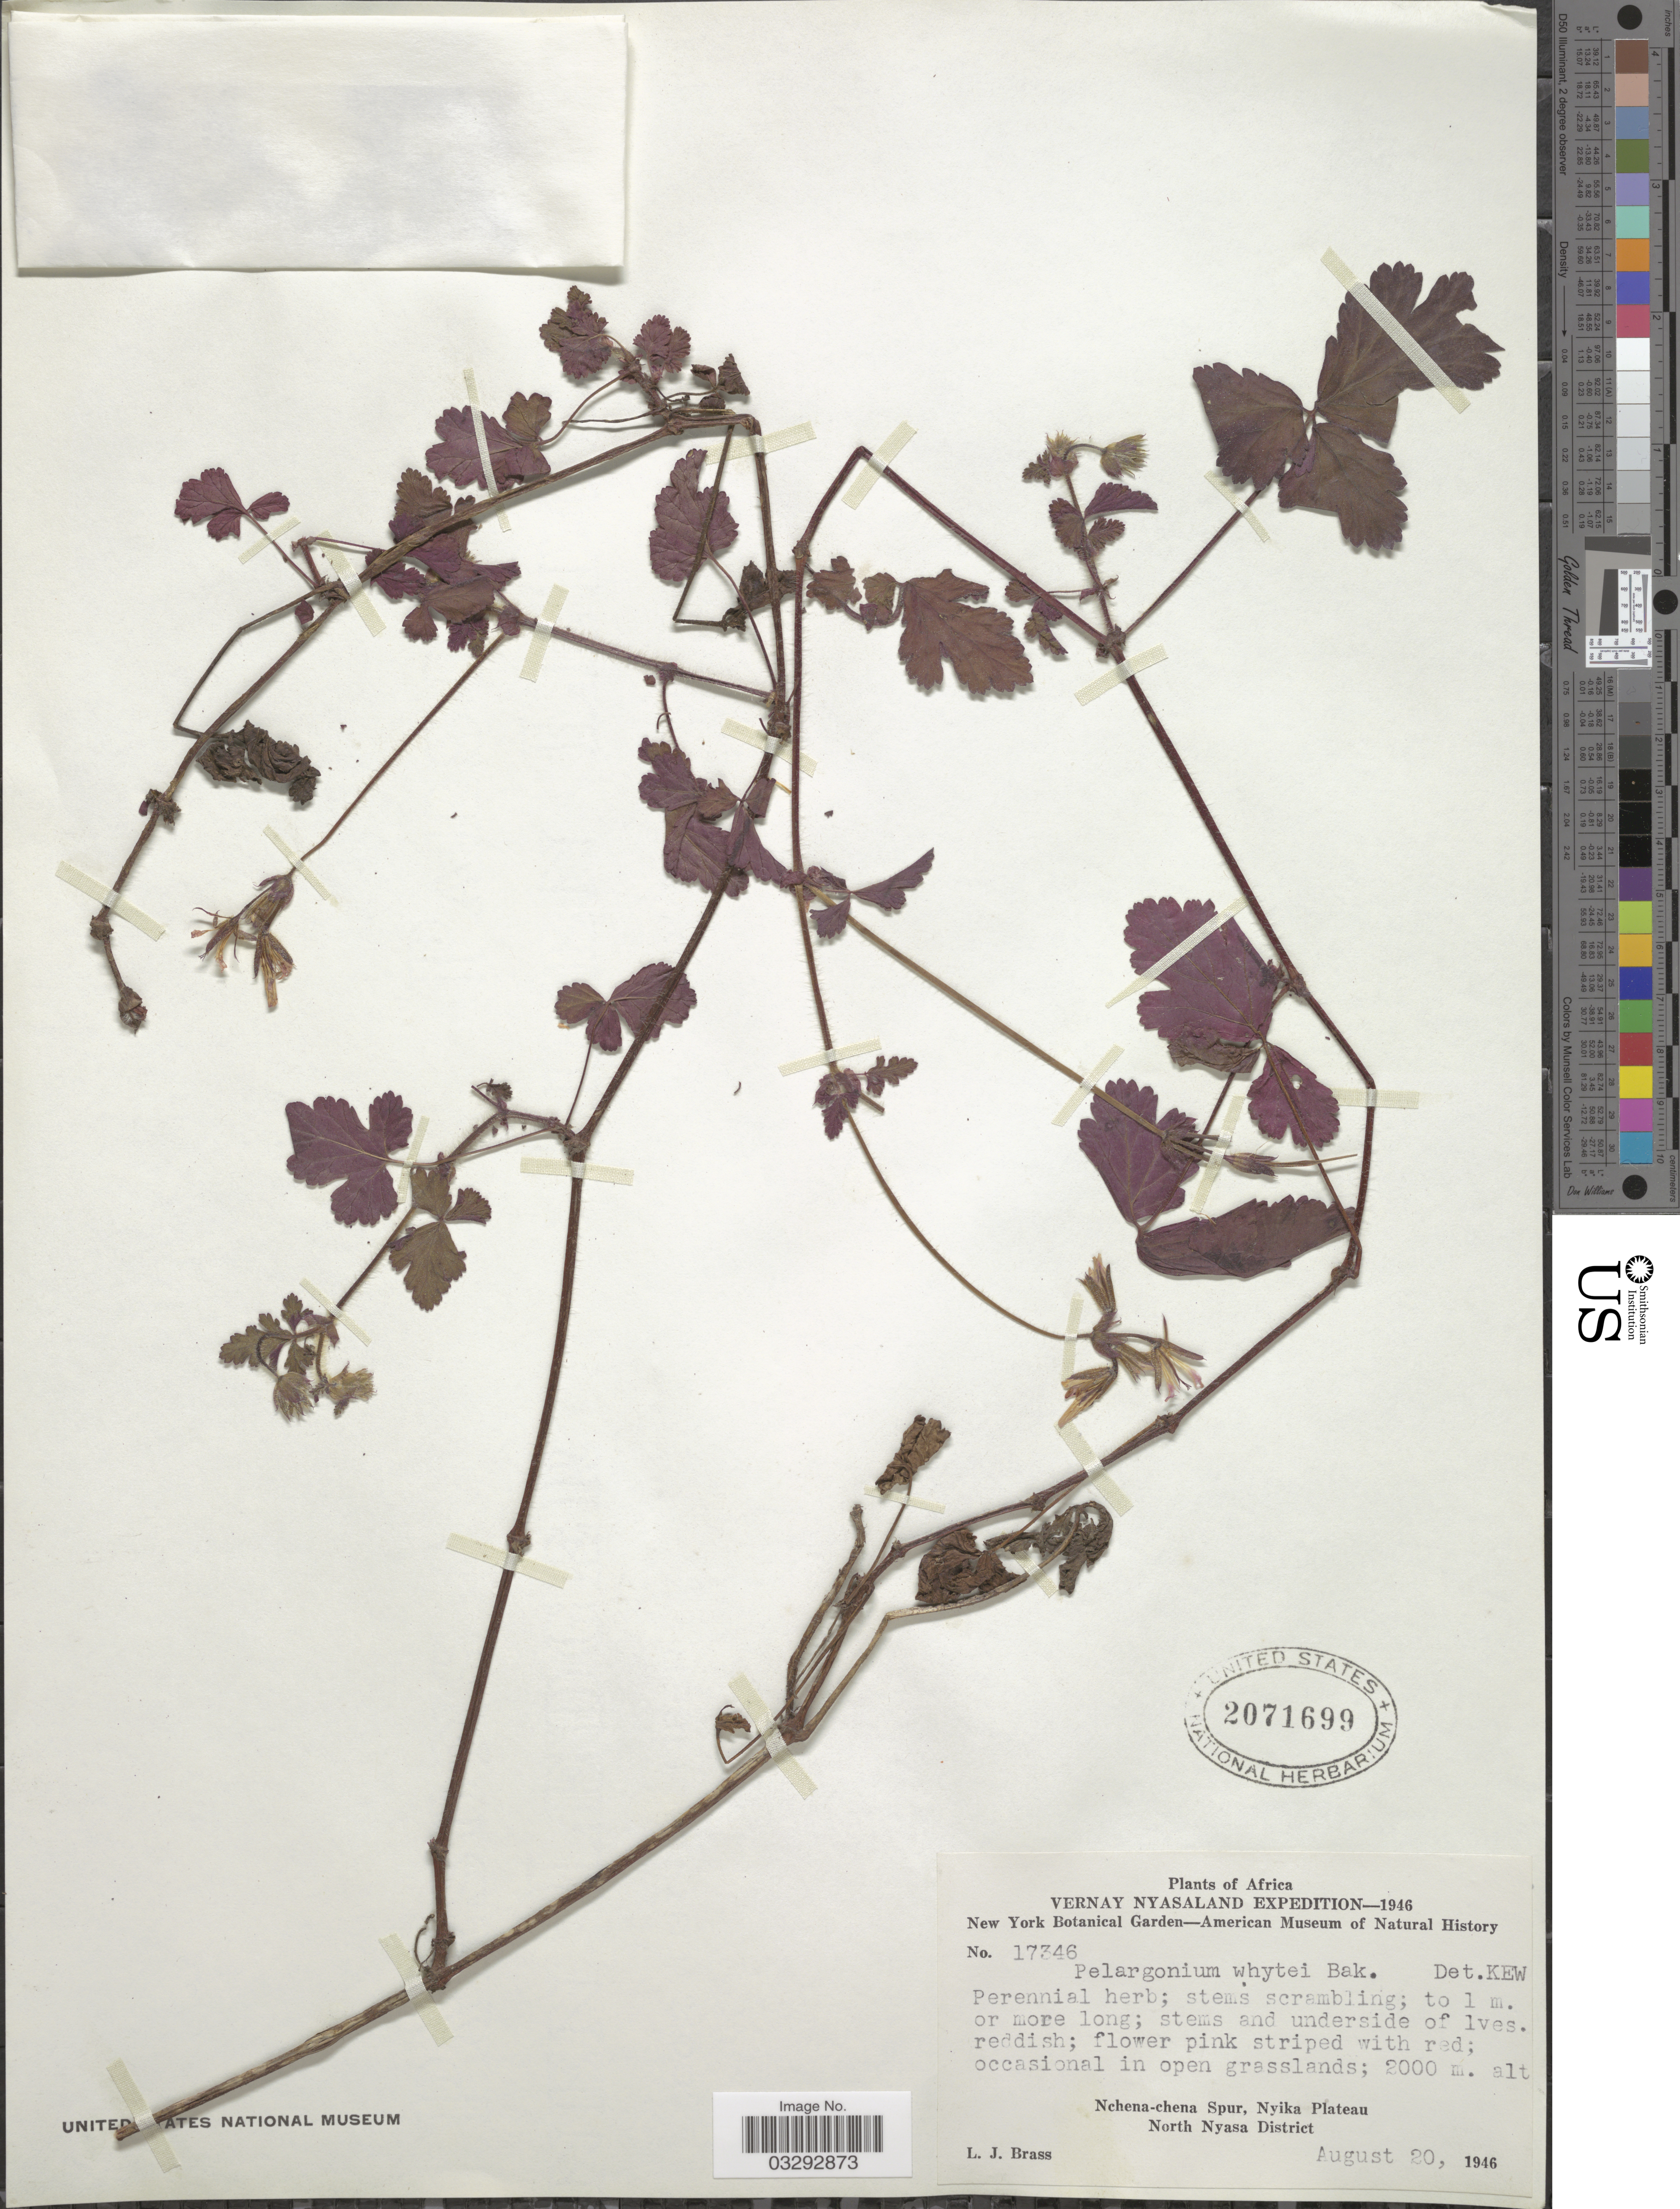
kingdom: Plantae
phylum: Tracheophyta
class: Magnoliopsida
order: Geraniales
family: Geraniaceae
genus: Pelargonium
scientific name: Pelargonium whytei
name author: Baker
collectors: L. J. Brass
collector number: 17346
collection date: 1946-08-20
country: Malawi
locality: Vernay Nyasaland, Nchena-chena Spur, Nyika Plateau, North Nyasa District.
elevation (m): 2000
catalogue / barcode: US 2071699